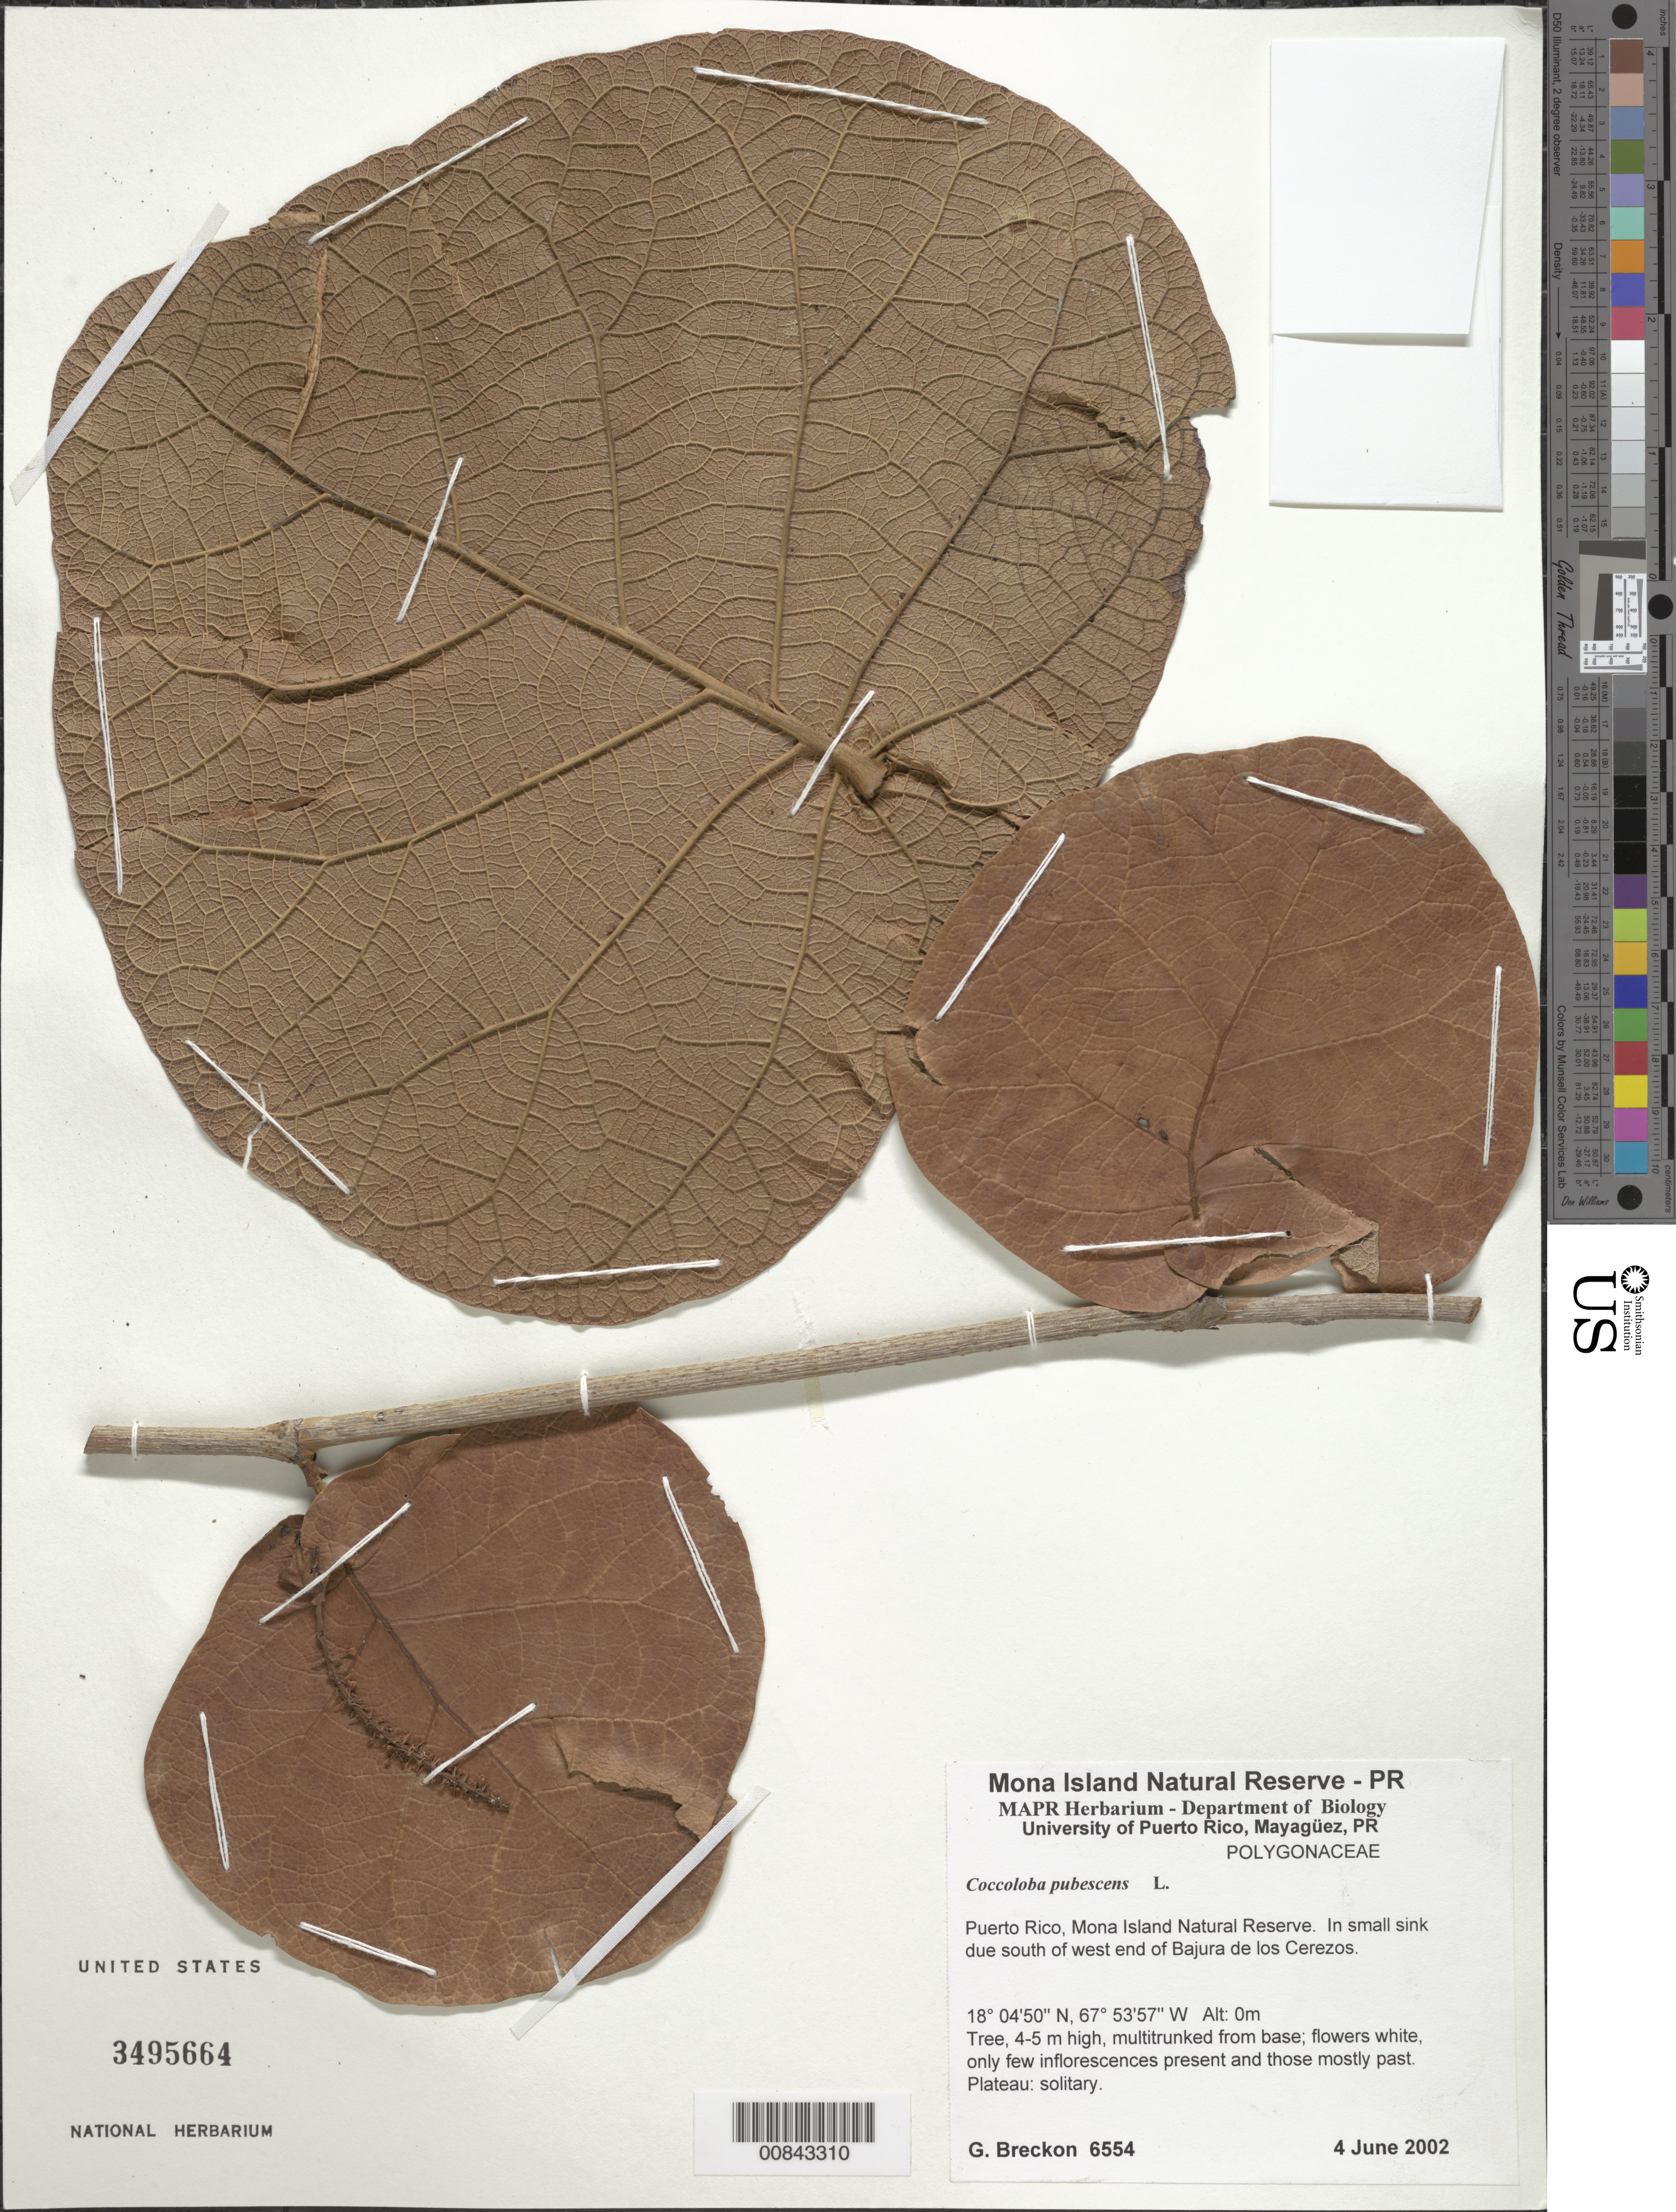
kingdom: Plantae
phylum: Tracheophyta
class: Magnoliopsida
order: Caryophyllales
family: Polygonaceae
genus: Coccoloba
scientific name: Coccoloba pubescens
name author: L.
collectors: G. Breckon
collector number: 6554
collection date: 2002-06-04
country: Puerto Rico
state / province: Mayaguëz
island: Mona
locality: Mona Island Natural Reserve. In small sink due south of west of Bajura de los Cerezos.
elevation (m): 0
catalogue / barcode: US 3495664